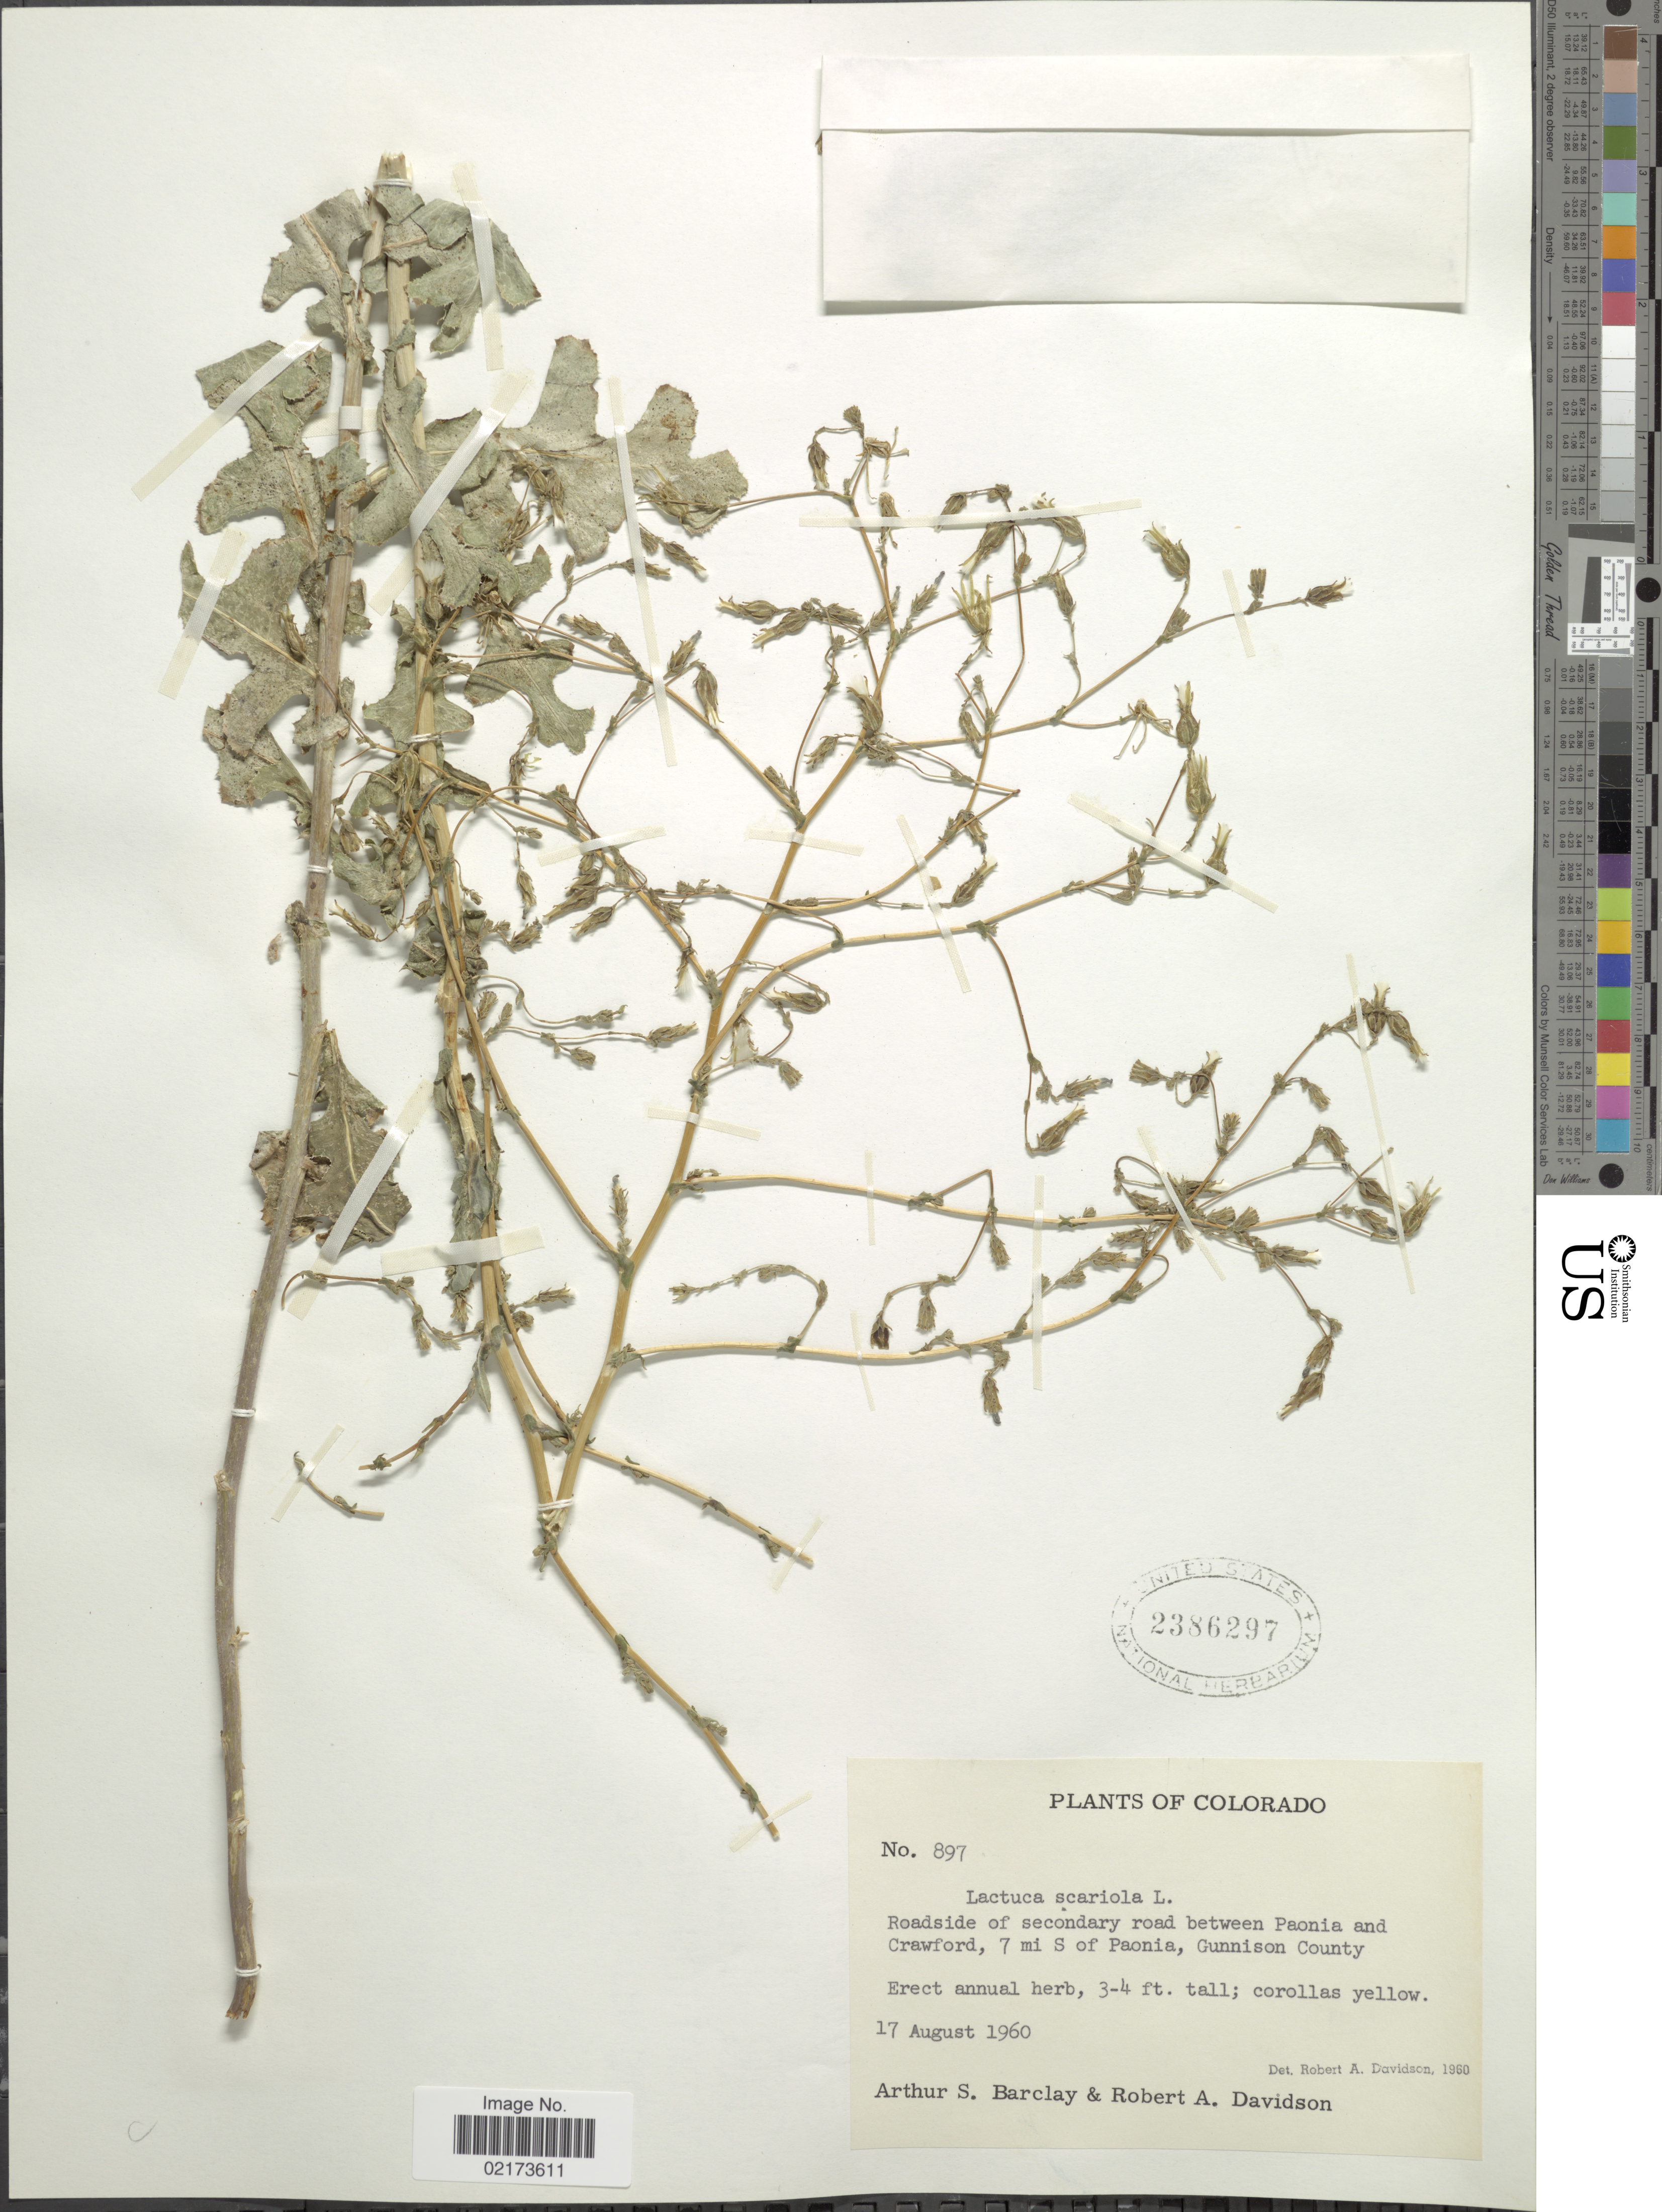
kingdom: Plantae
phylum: Tracheophyta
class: Magnoliopsida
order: Asterales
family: Asteraceae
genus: Lactuca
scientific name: Lactuca serriola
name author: L.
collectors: A. S. Barclay & R. A. Davidson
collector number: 897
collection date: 1960-08-17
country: United States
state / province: Colorado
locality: Between Paonia and Crawford, 7 mi S of Paonia, Gunnison County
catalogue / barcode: US 2386297